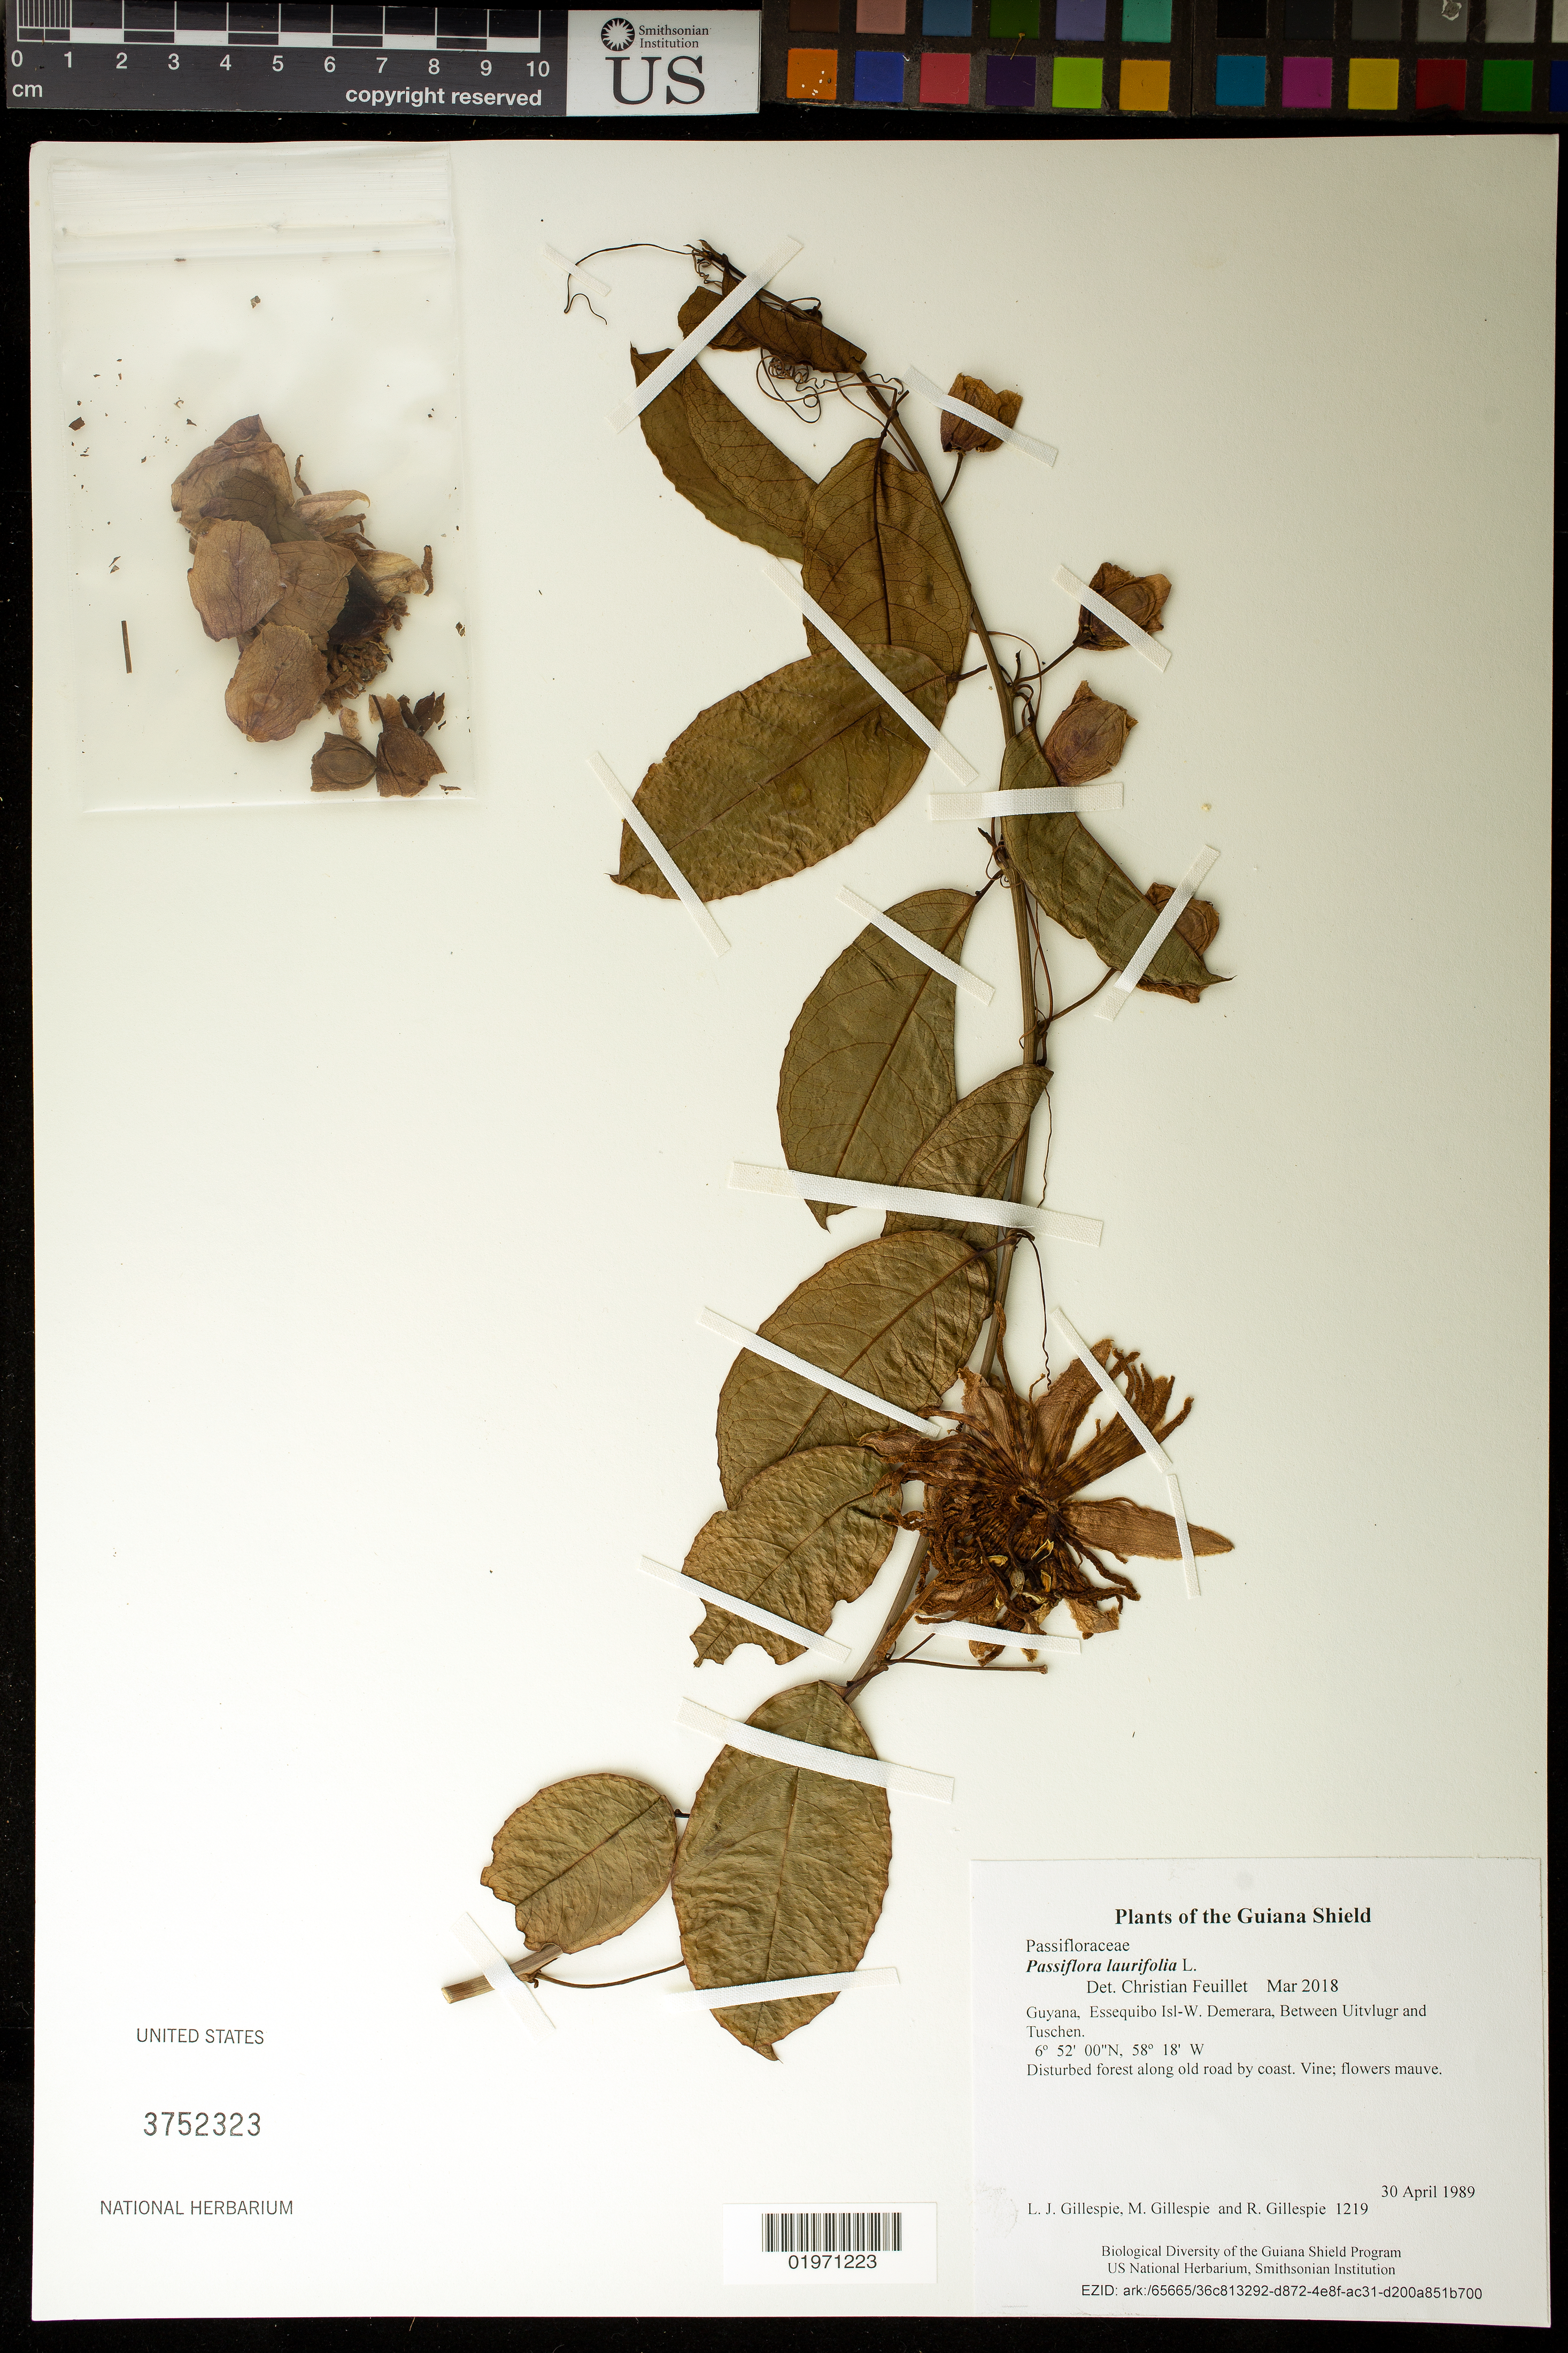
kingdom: Plantae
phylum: Tracheophyta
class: Magnoliopsida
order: Malpighiales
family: Passifloraceae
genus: Passiflora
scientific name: Passiflora laurifolia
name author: L.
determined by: Feuillet, C.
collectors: L. J. Gillespie, M. Gillespie & R. Gillespie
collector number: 1219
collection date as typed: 30 April 1989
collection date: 1989-04-30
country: Guyana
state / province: Essequibo Isl-W. Demerara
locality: Between Uitvlugr and Tuschen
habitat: Disturbed forest along old road by coast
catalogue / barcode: US 3752323